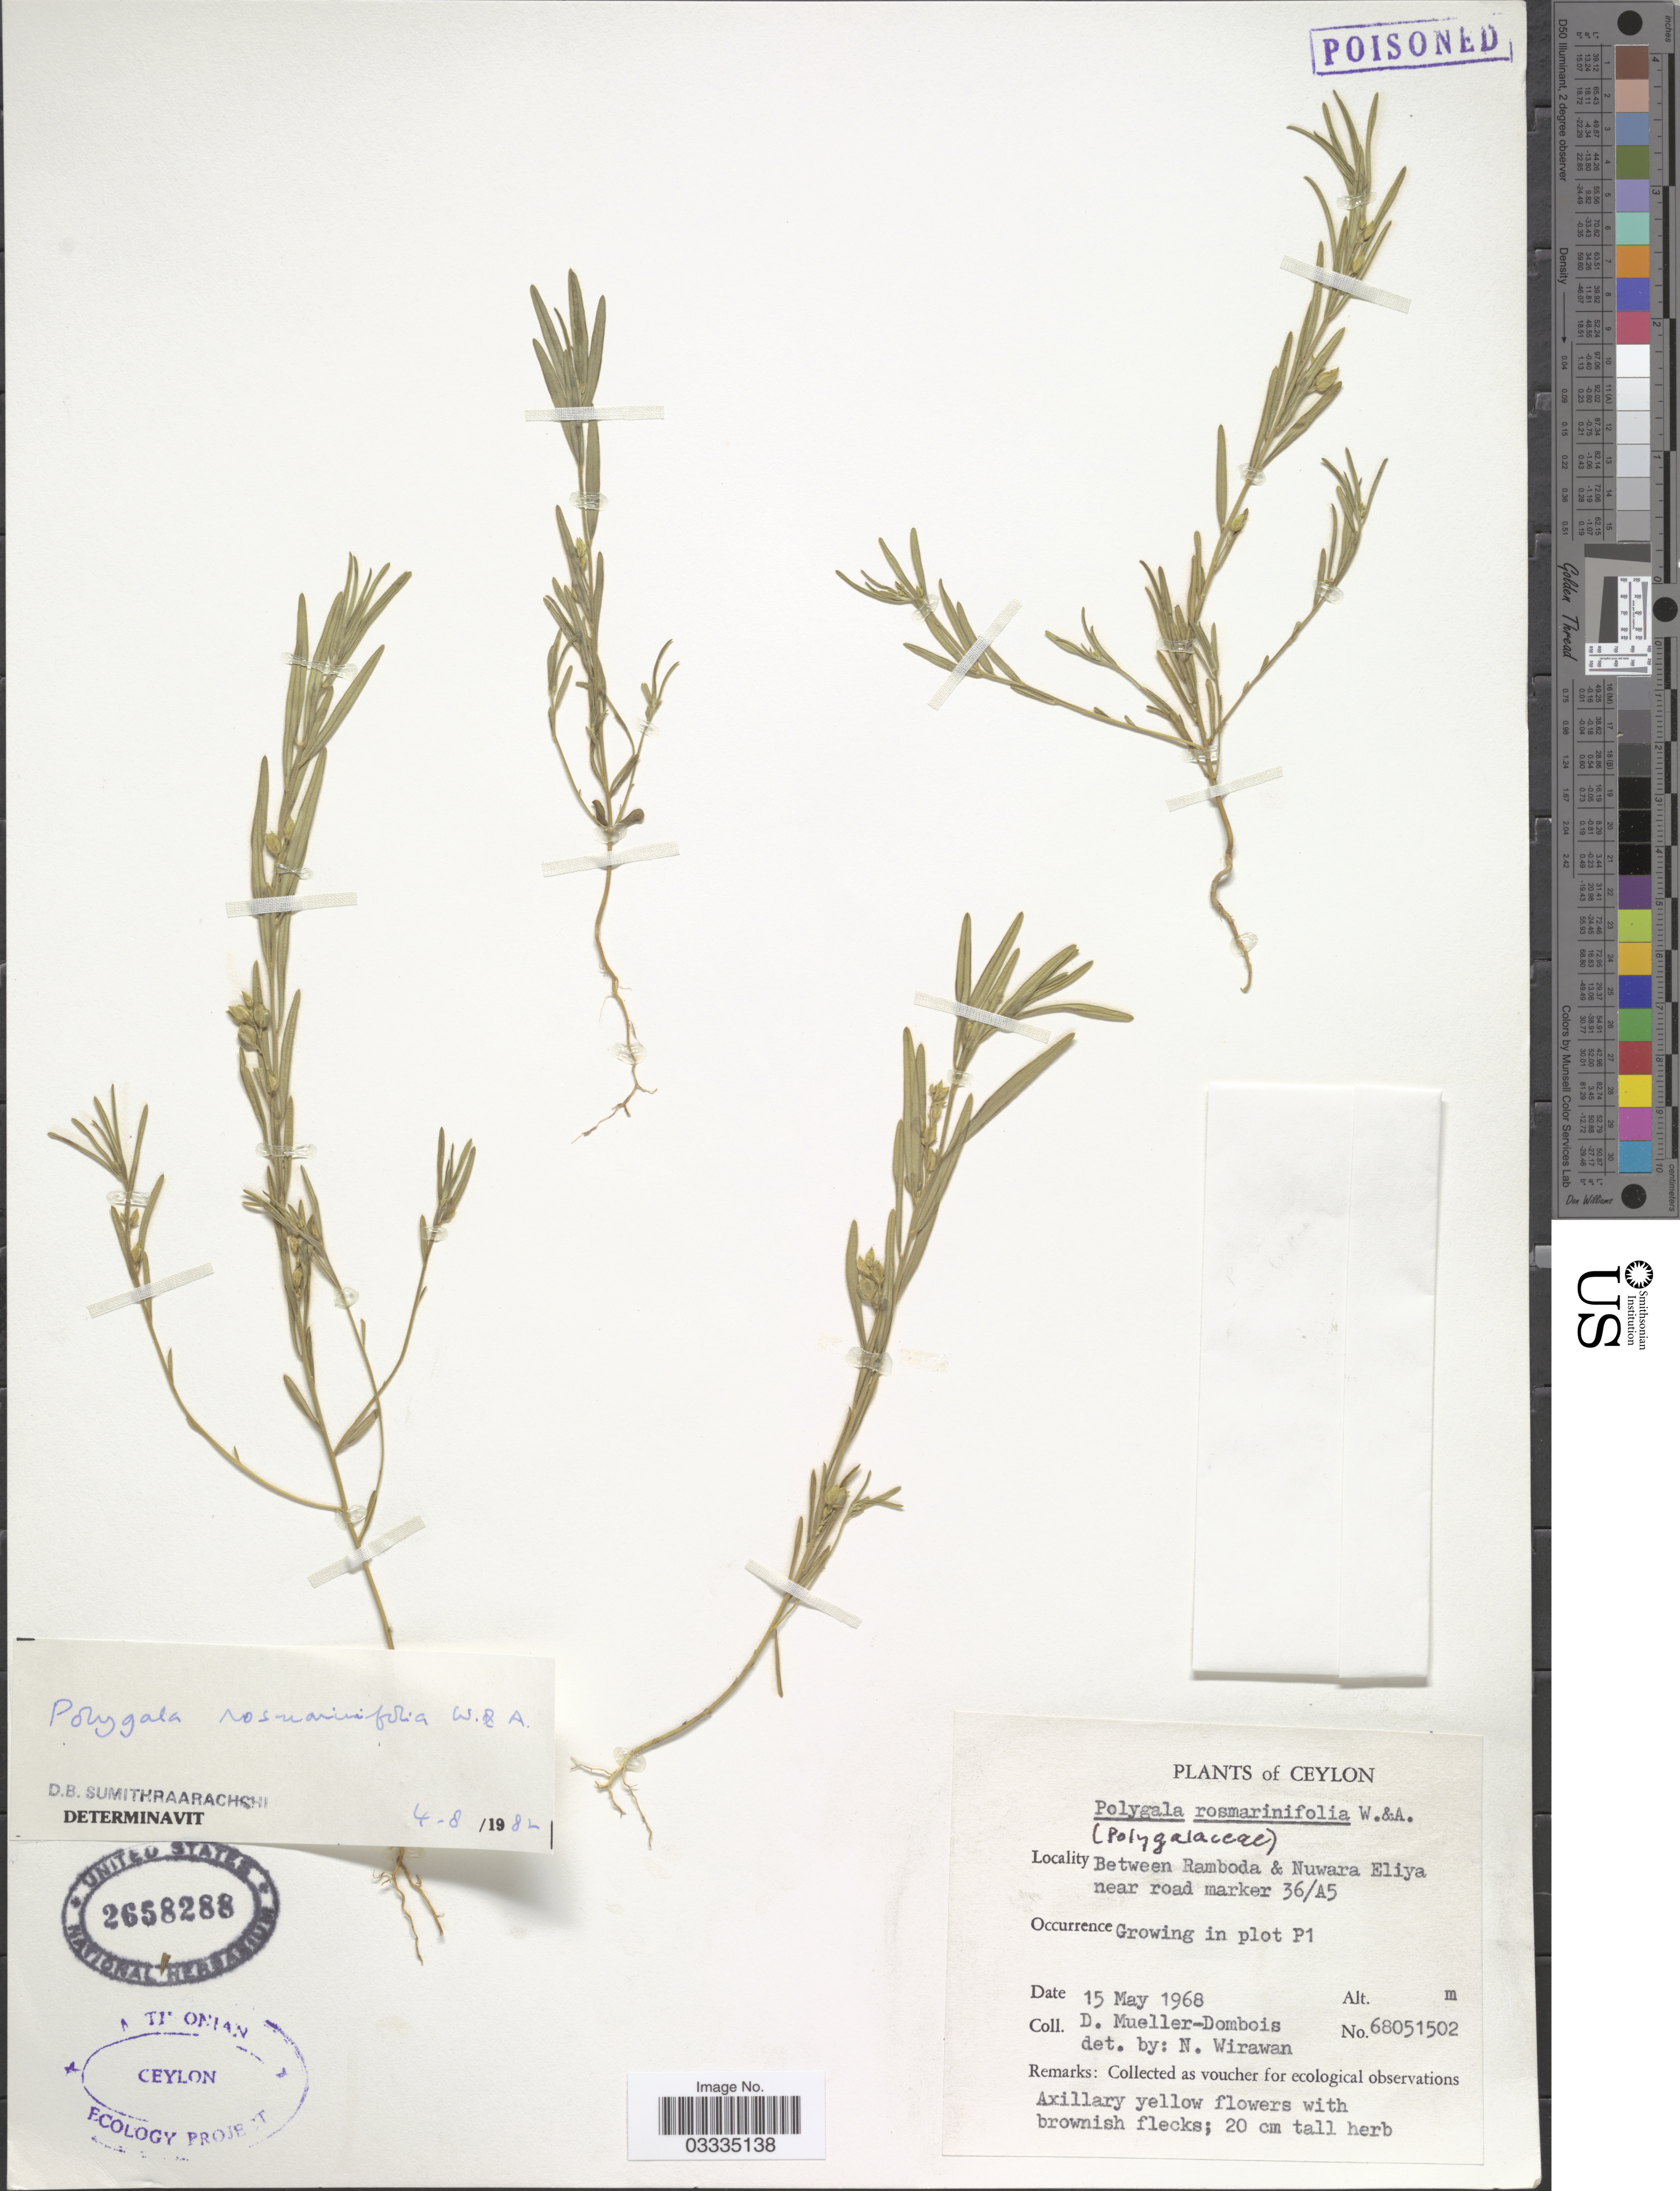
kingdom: Plantae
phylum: Tracheophyta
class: Magnoliopsida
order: Fabales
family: Polygalaceae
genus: Polygala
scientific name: Polygala rosmarinifolia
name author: Wight & Arn.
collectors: D. Mueller-Dombois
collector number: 68051502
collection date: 1968-05-15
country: Sri Lanka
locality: Ceylon. Between Ramboda & Nuwara Eliya near road marker 36/A5. Growing in plot P1.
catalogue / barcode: US 2658288